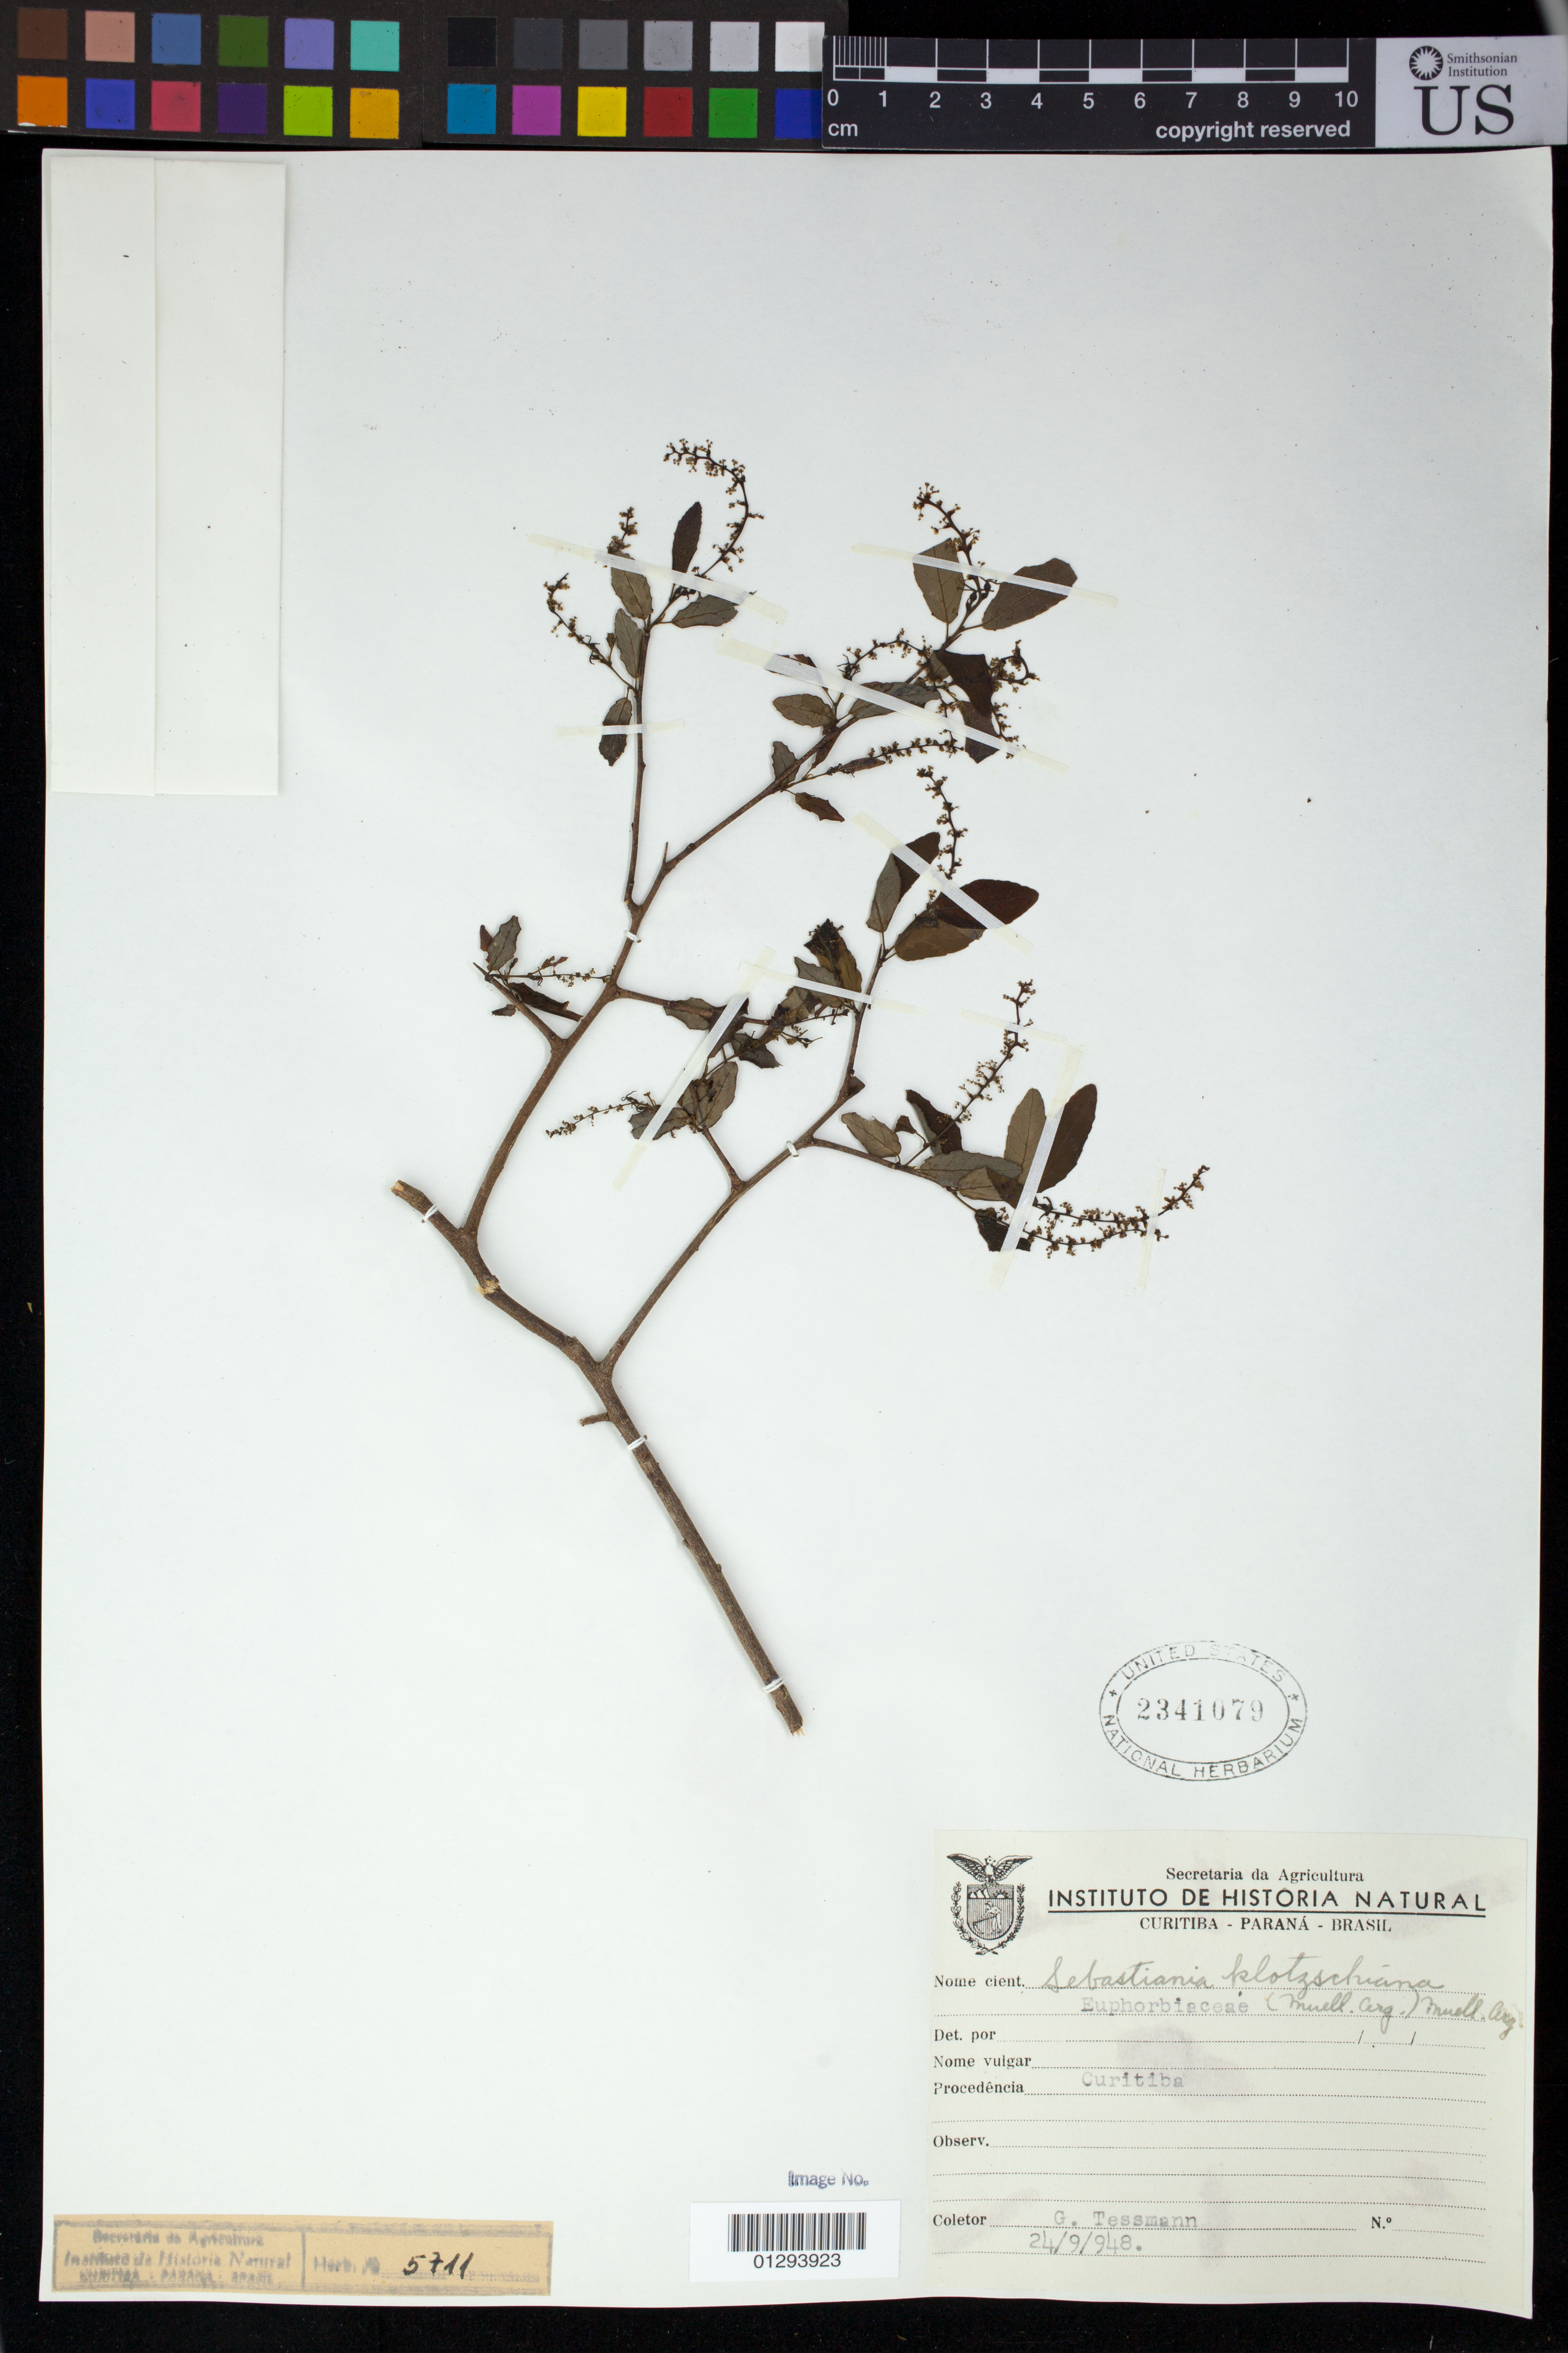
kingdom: Plantae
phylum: Tracheophyta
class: Magnoliopsida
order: Malpighiales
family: Euphorbiaceae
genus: Sebastiania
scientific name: Sebastiania commersoniana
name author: (Baill.) L.B. Sm. & Downs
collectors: G. Tessmann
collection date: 1948-09-24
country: Brazil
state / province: Parana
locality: Curitiba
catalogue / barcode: US 2341079